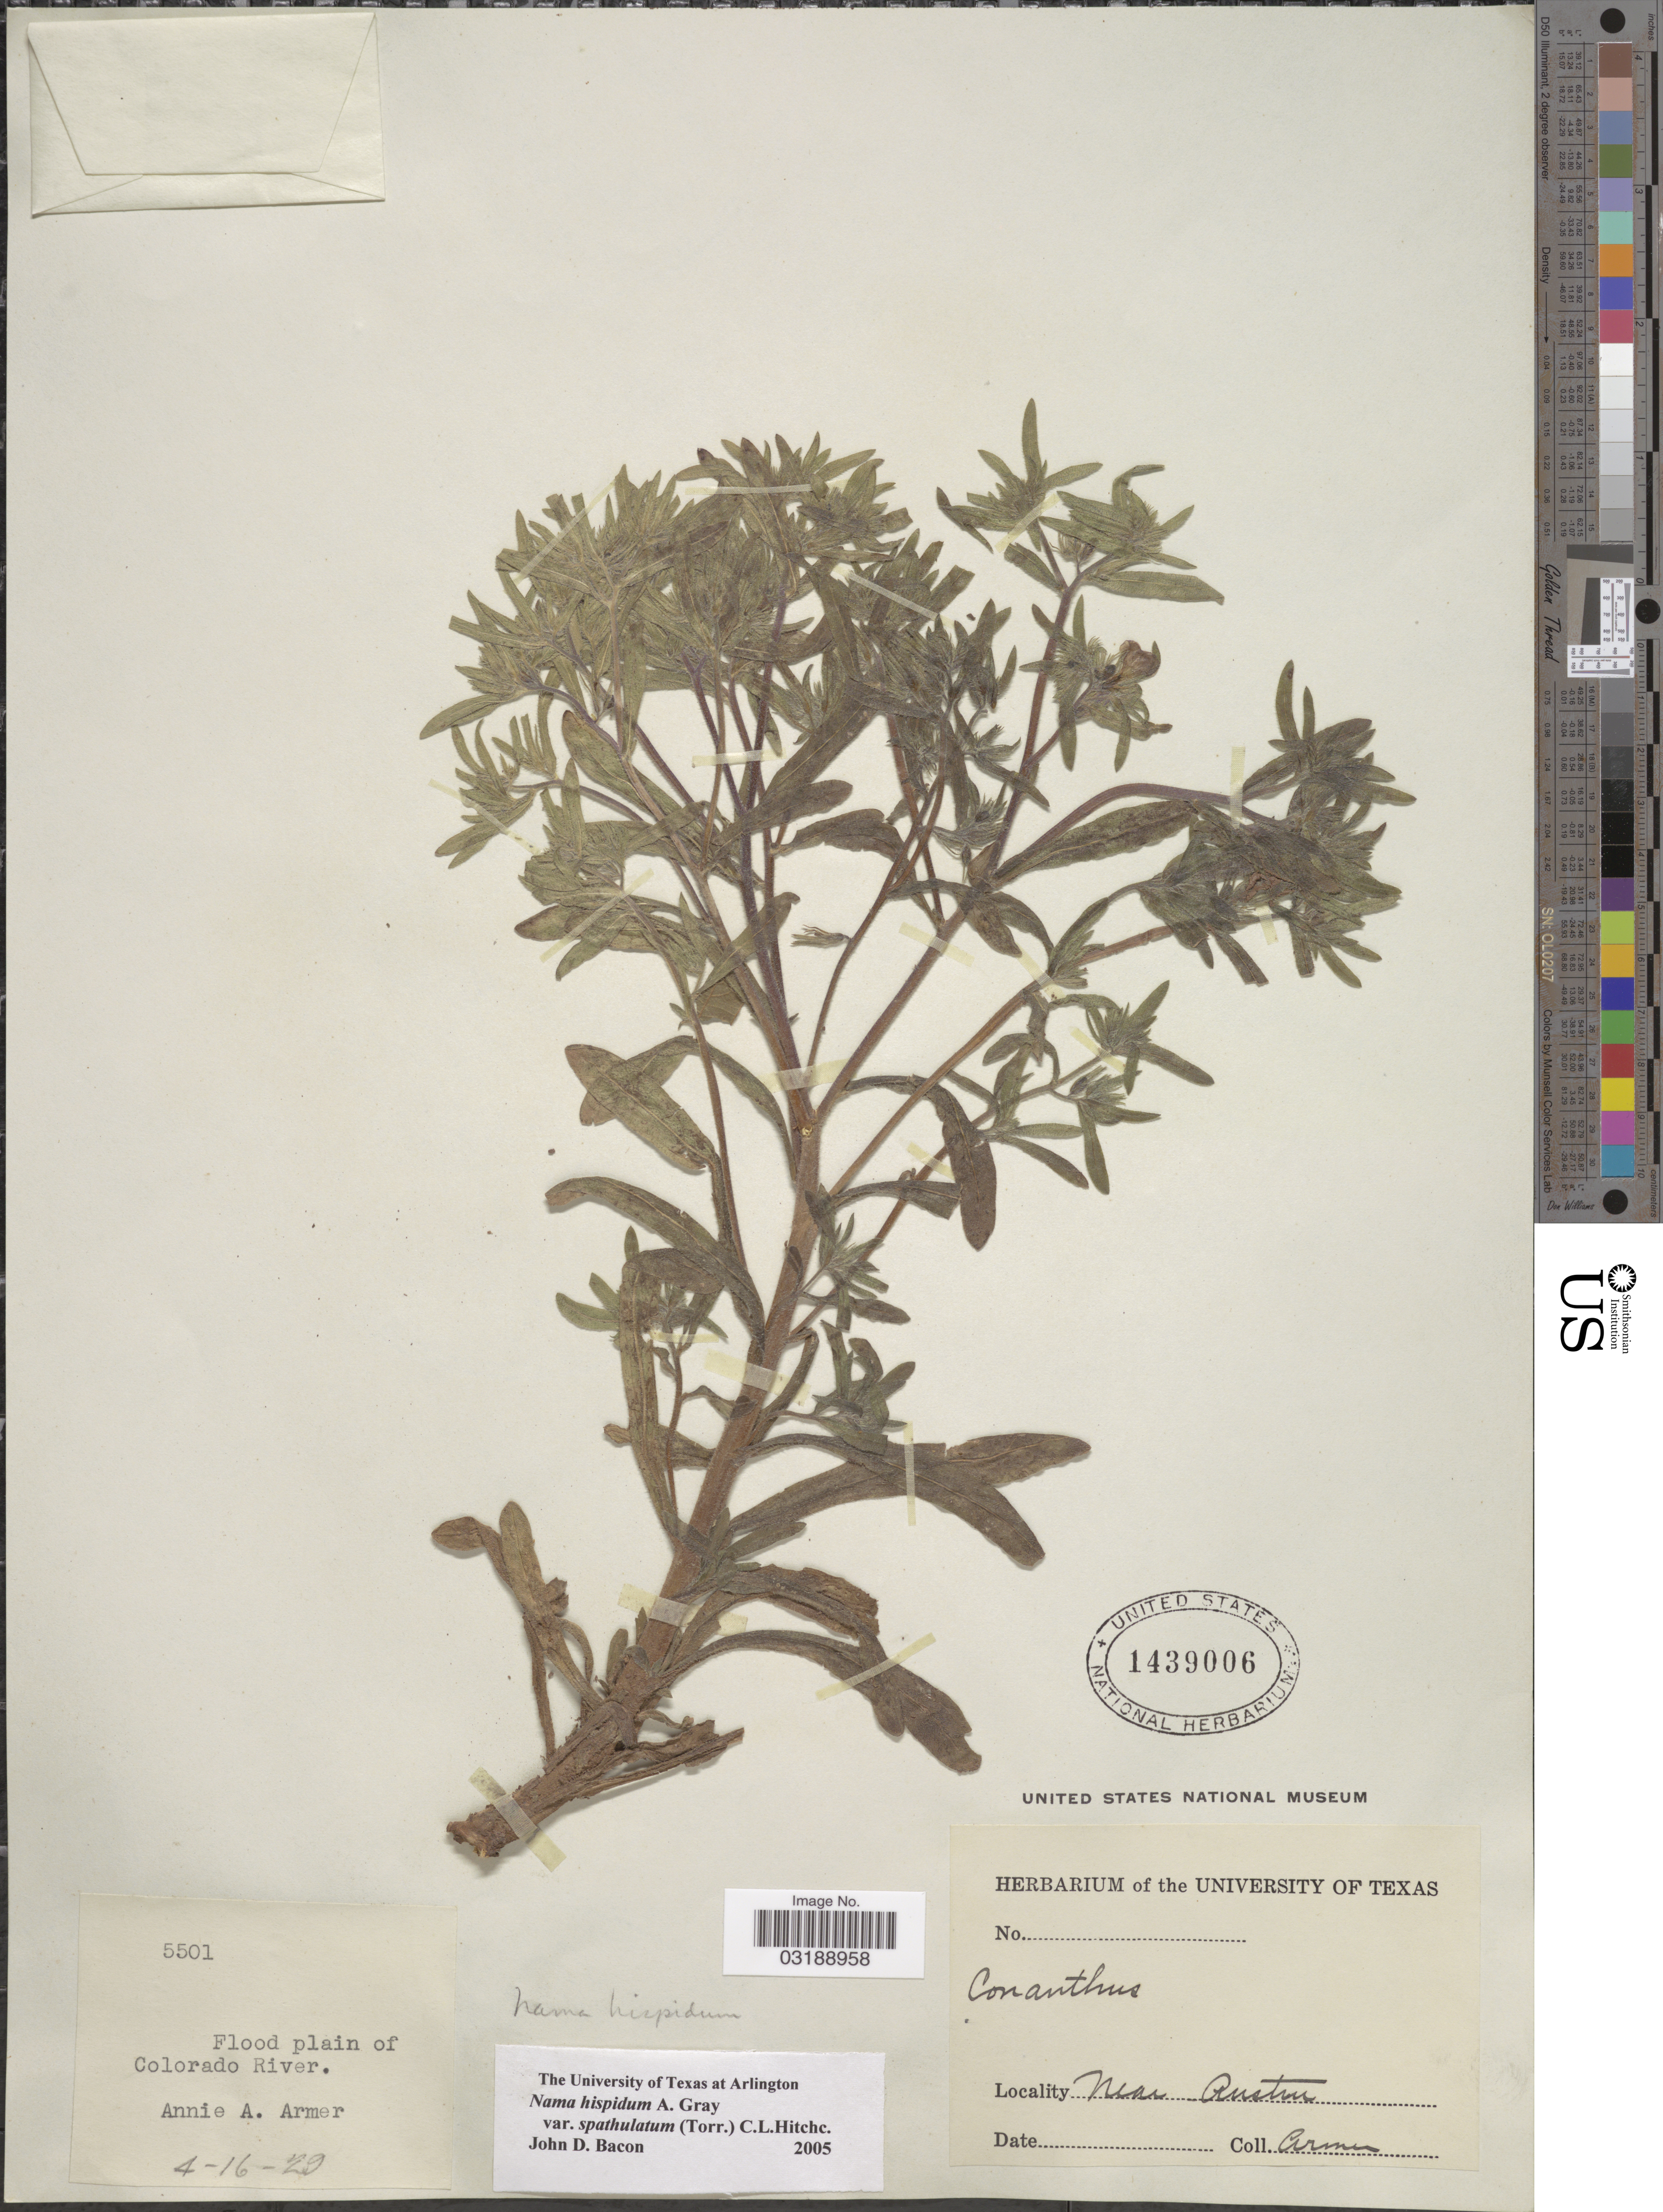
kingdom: Plantae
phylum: Tracheophyta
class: Magnoliopsida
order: Boraginales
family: Namaceae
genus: Nama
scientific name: Nama hispida var. spathulatum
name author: (Torr.) C.L. Hitchc.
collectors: A. Armer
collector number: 5501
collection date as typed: Transcribed d/m/y: 16/4/29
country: United States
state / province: Texas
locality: Near Austin, Floodplains of Colorado River.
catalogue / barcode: US 1439006